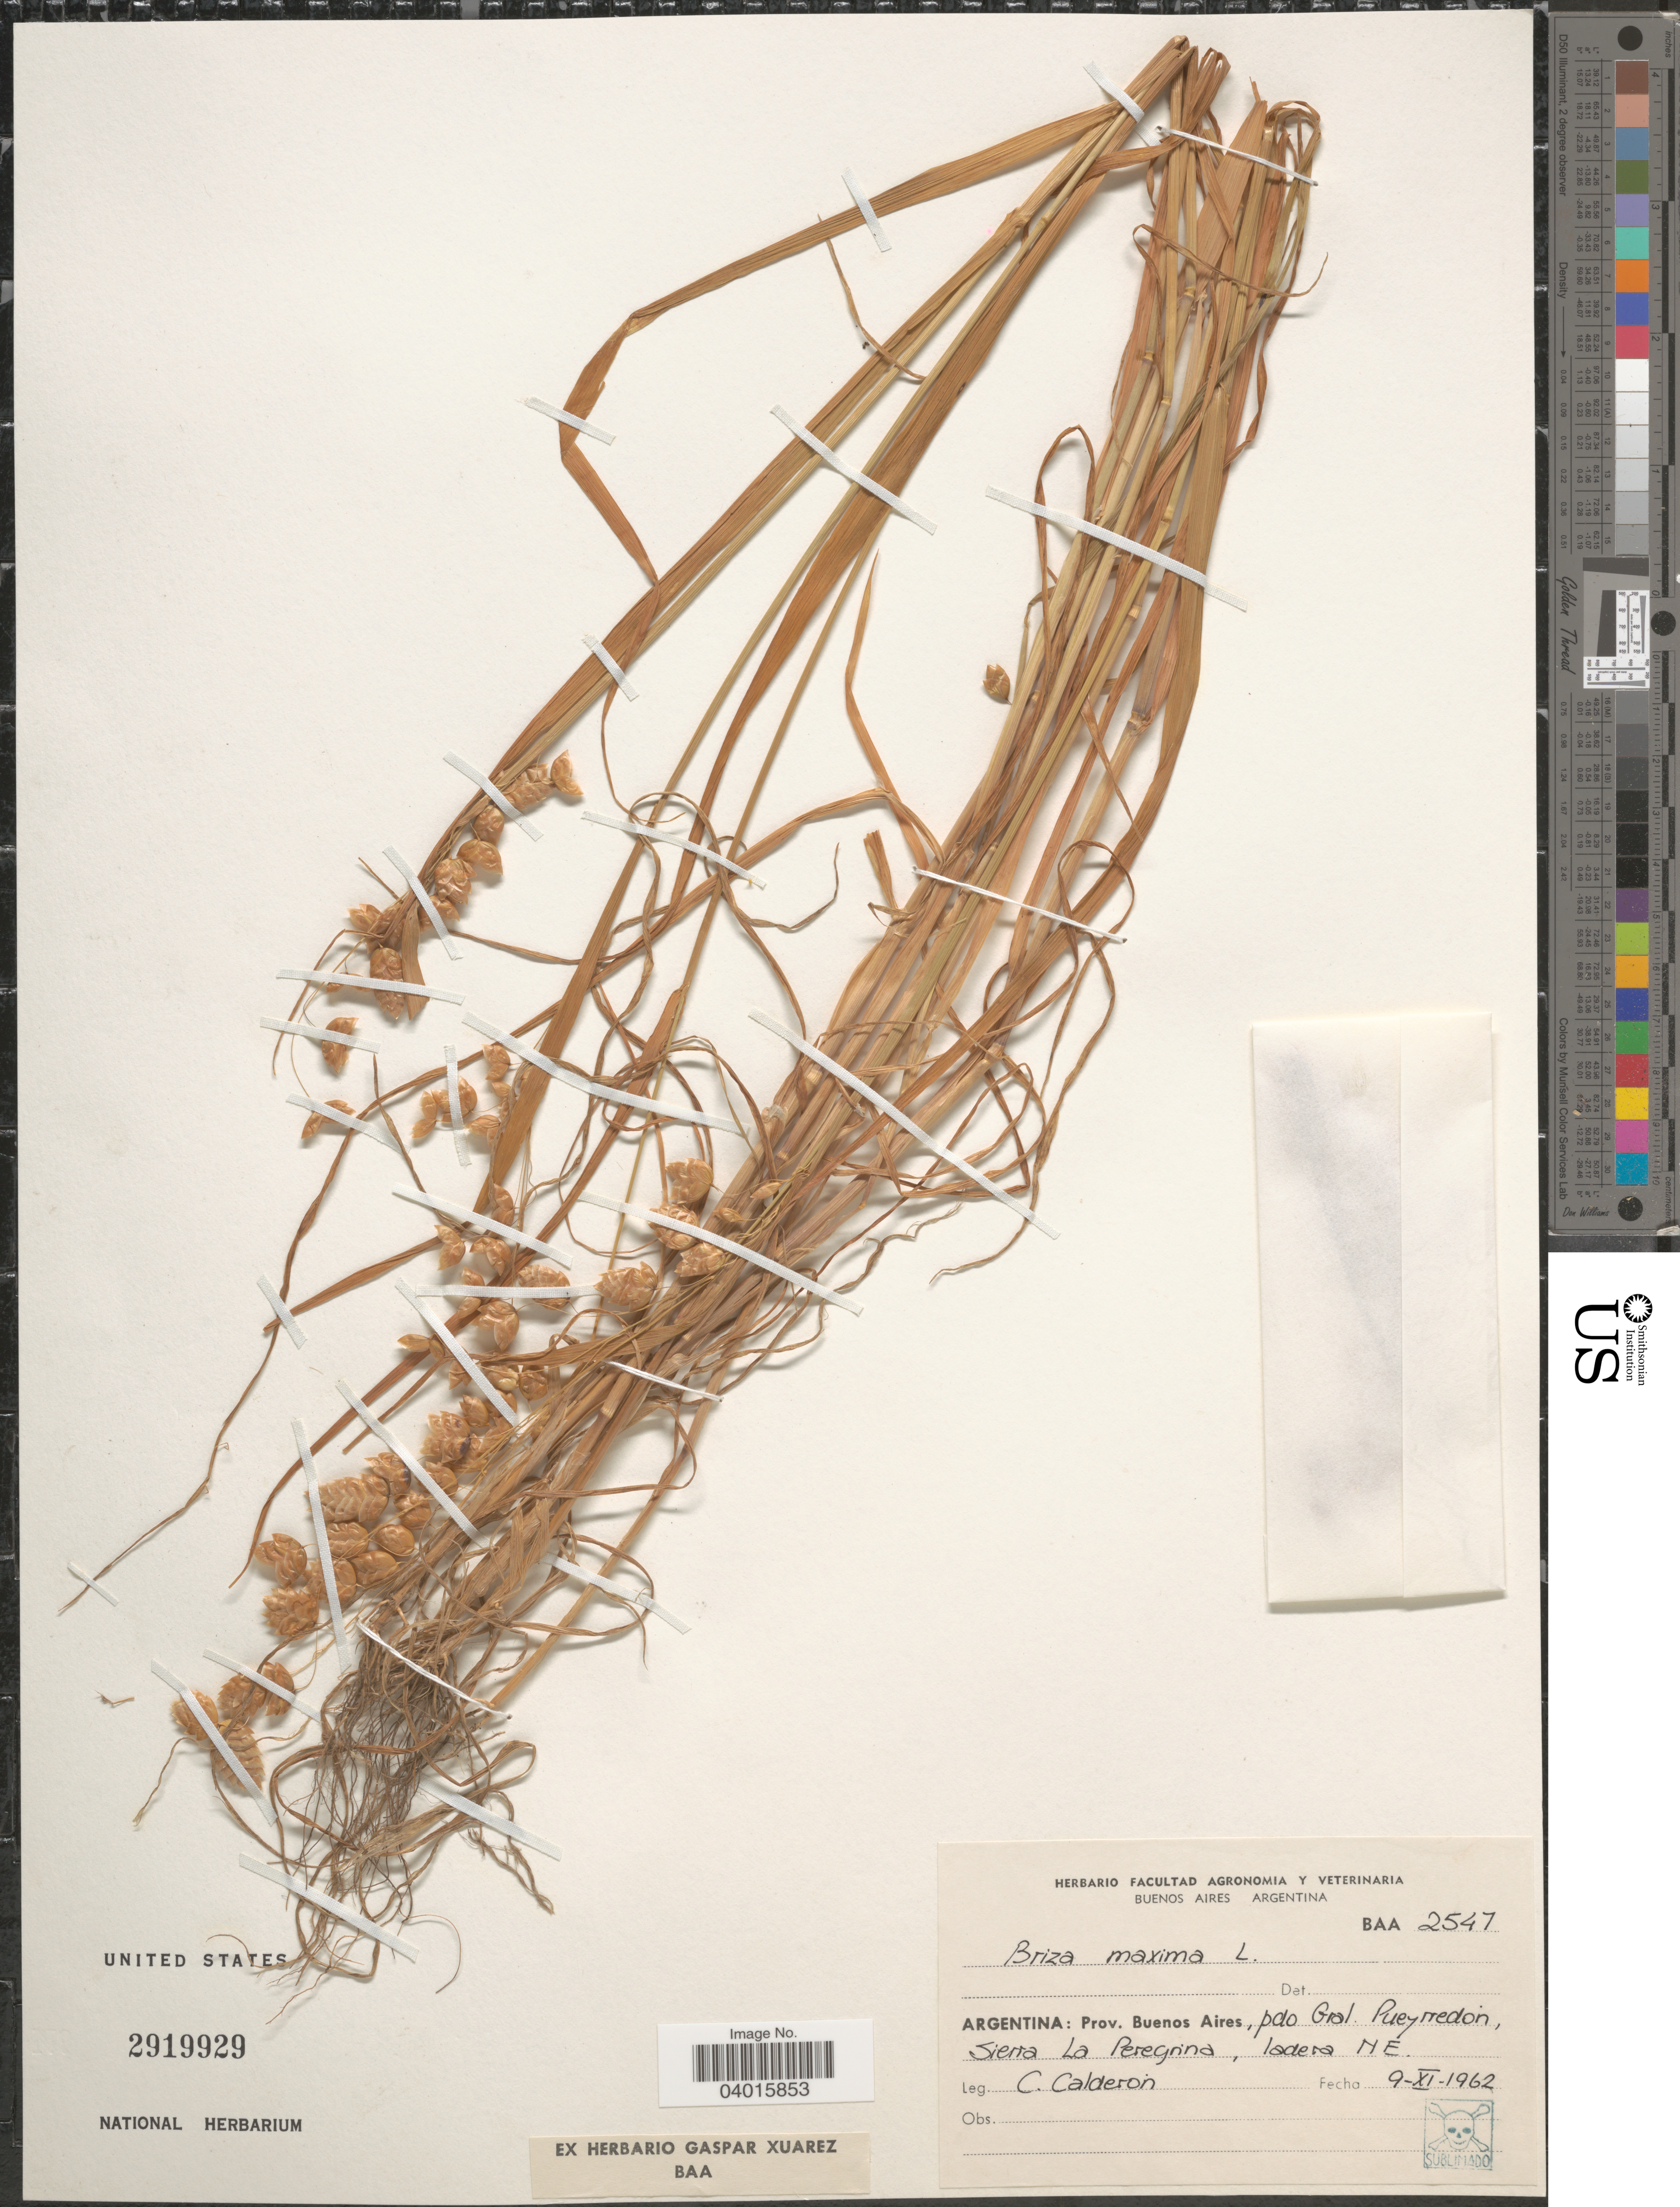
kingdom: Plantae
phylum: Tracheophyta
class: Liliopsida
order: Poales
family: Poaceae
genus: Briza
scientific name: Briza maxima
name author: L.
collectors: C. Calderon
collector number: BAA 2547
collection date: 1962-11-09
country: Argentina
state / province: Buenos Aires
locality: Pdo Gral. Pueyrredon, Sierra La Peregrina, ladera NE.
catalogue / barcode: US 2919929